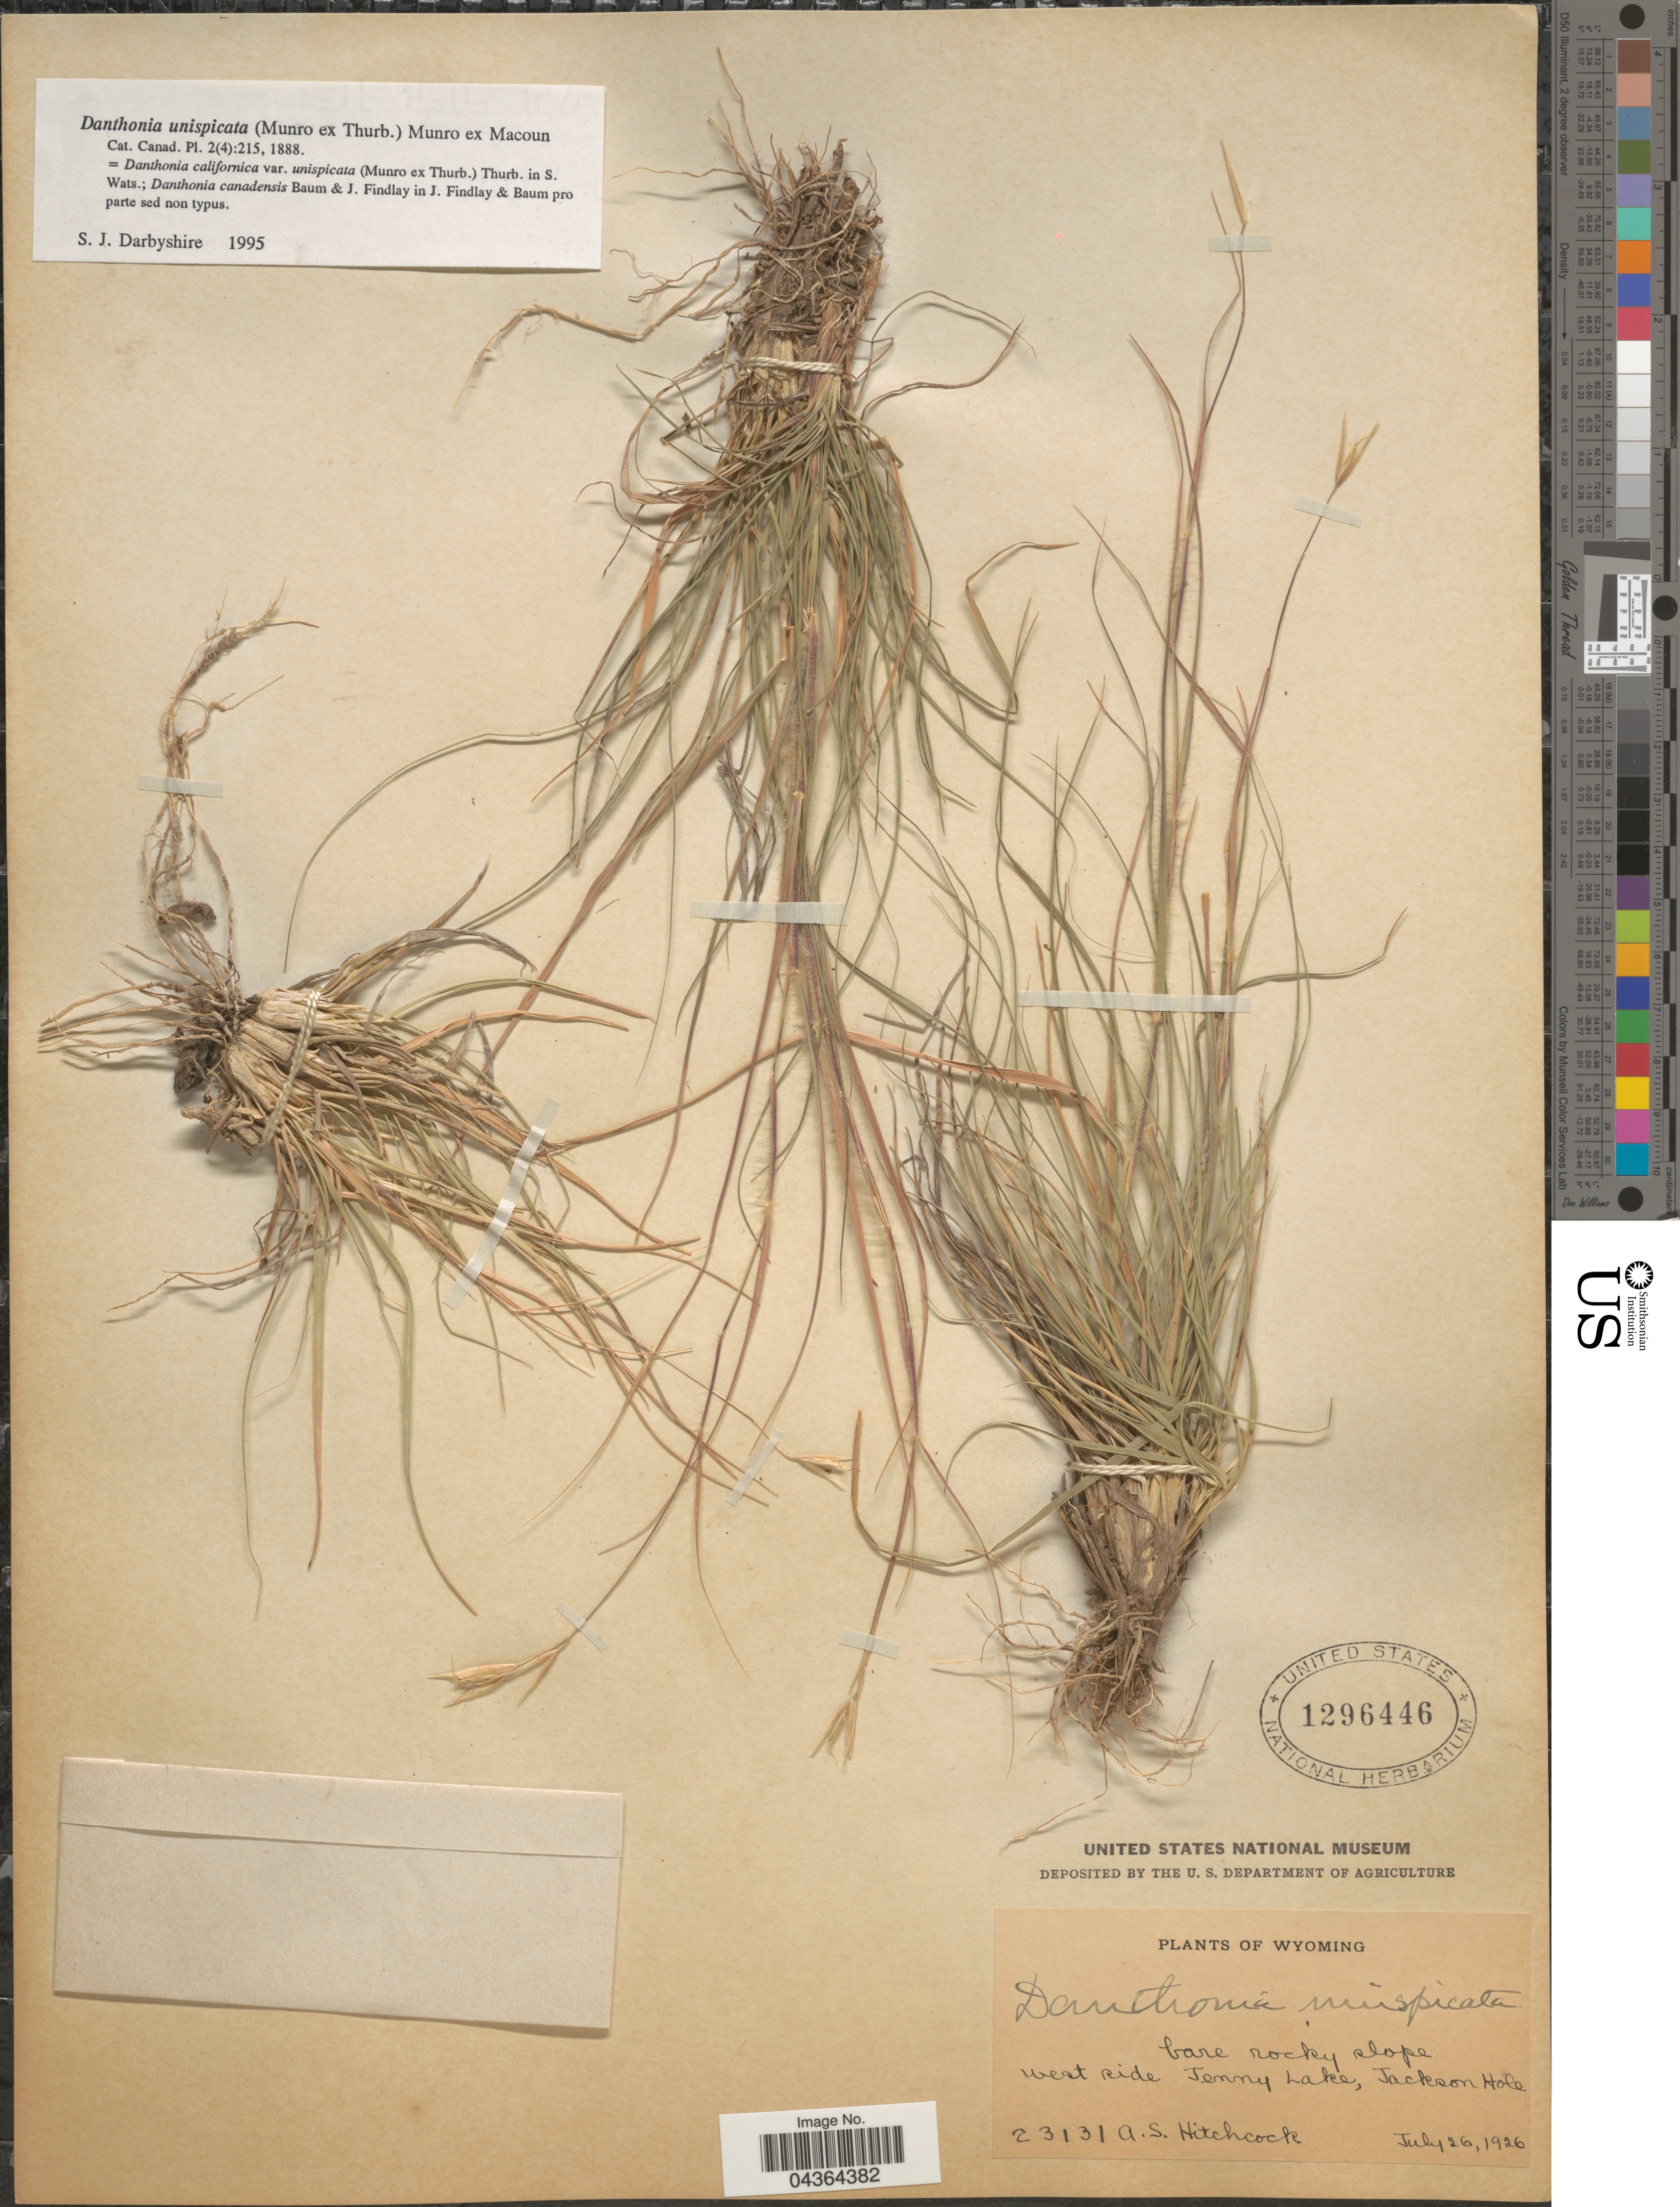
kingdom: Plantae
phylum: Tracheophyta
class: Liliopsida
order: Poales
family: Poaceae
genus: Danthonia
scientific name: Danthonia unispicata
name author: (Thurb.) Munro ex Macoun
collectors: A. S. Hitchcock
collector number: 23131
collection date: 1926-07-26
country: United States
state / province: Wyoming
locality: Bare rocky slope west side Jenny Lake, Jackson Hole.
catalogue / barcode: US 1296446